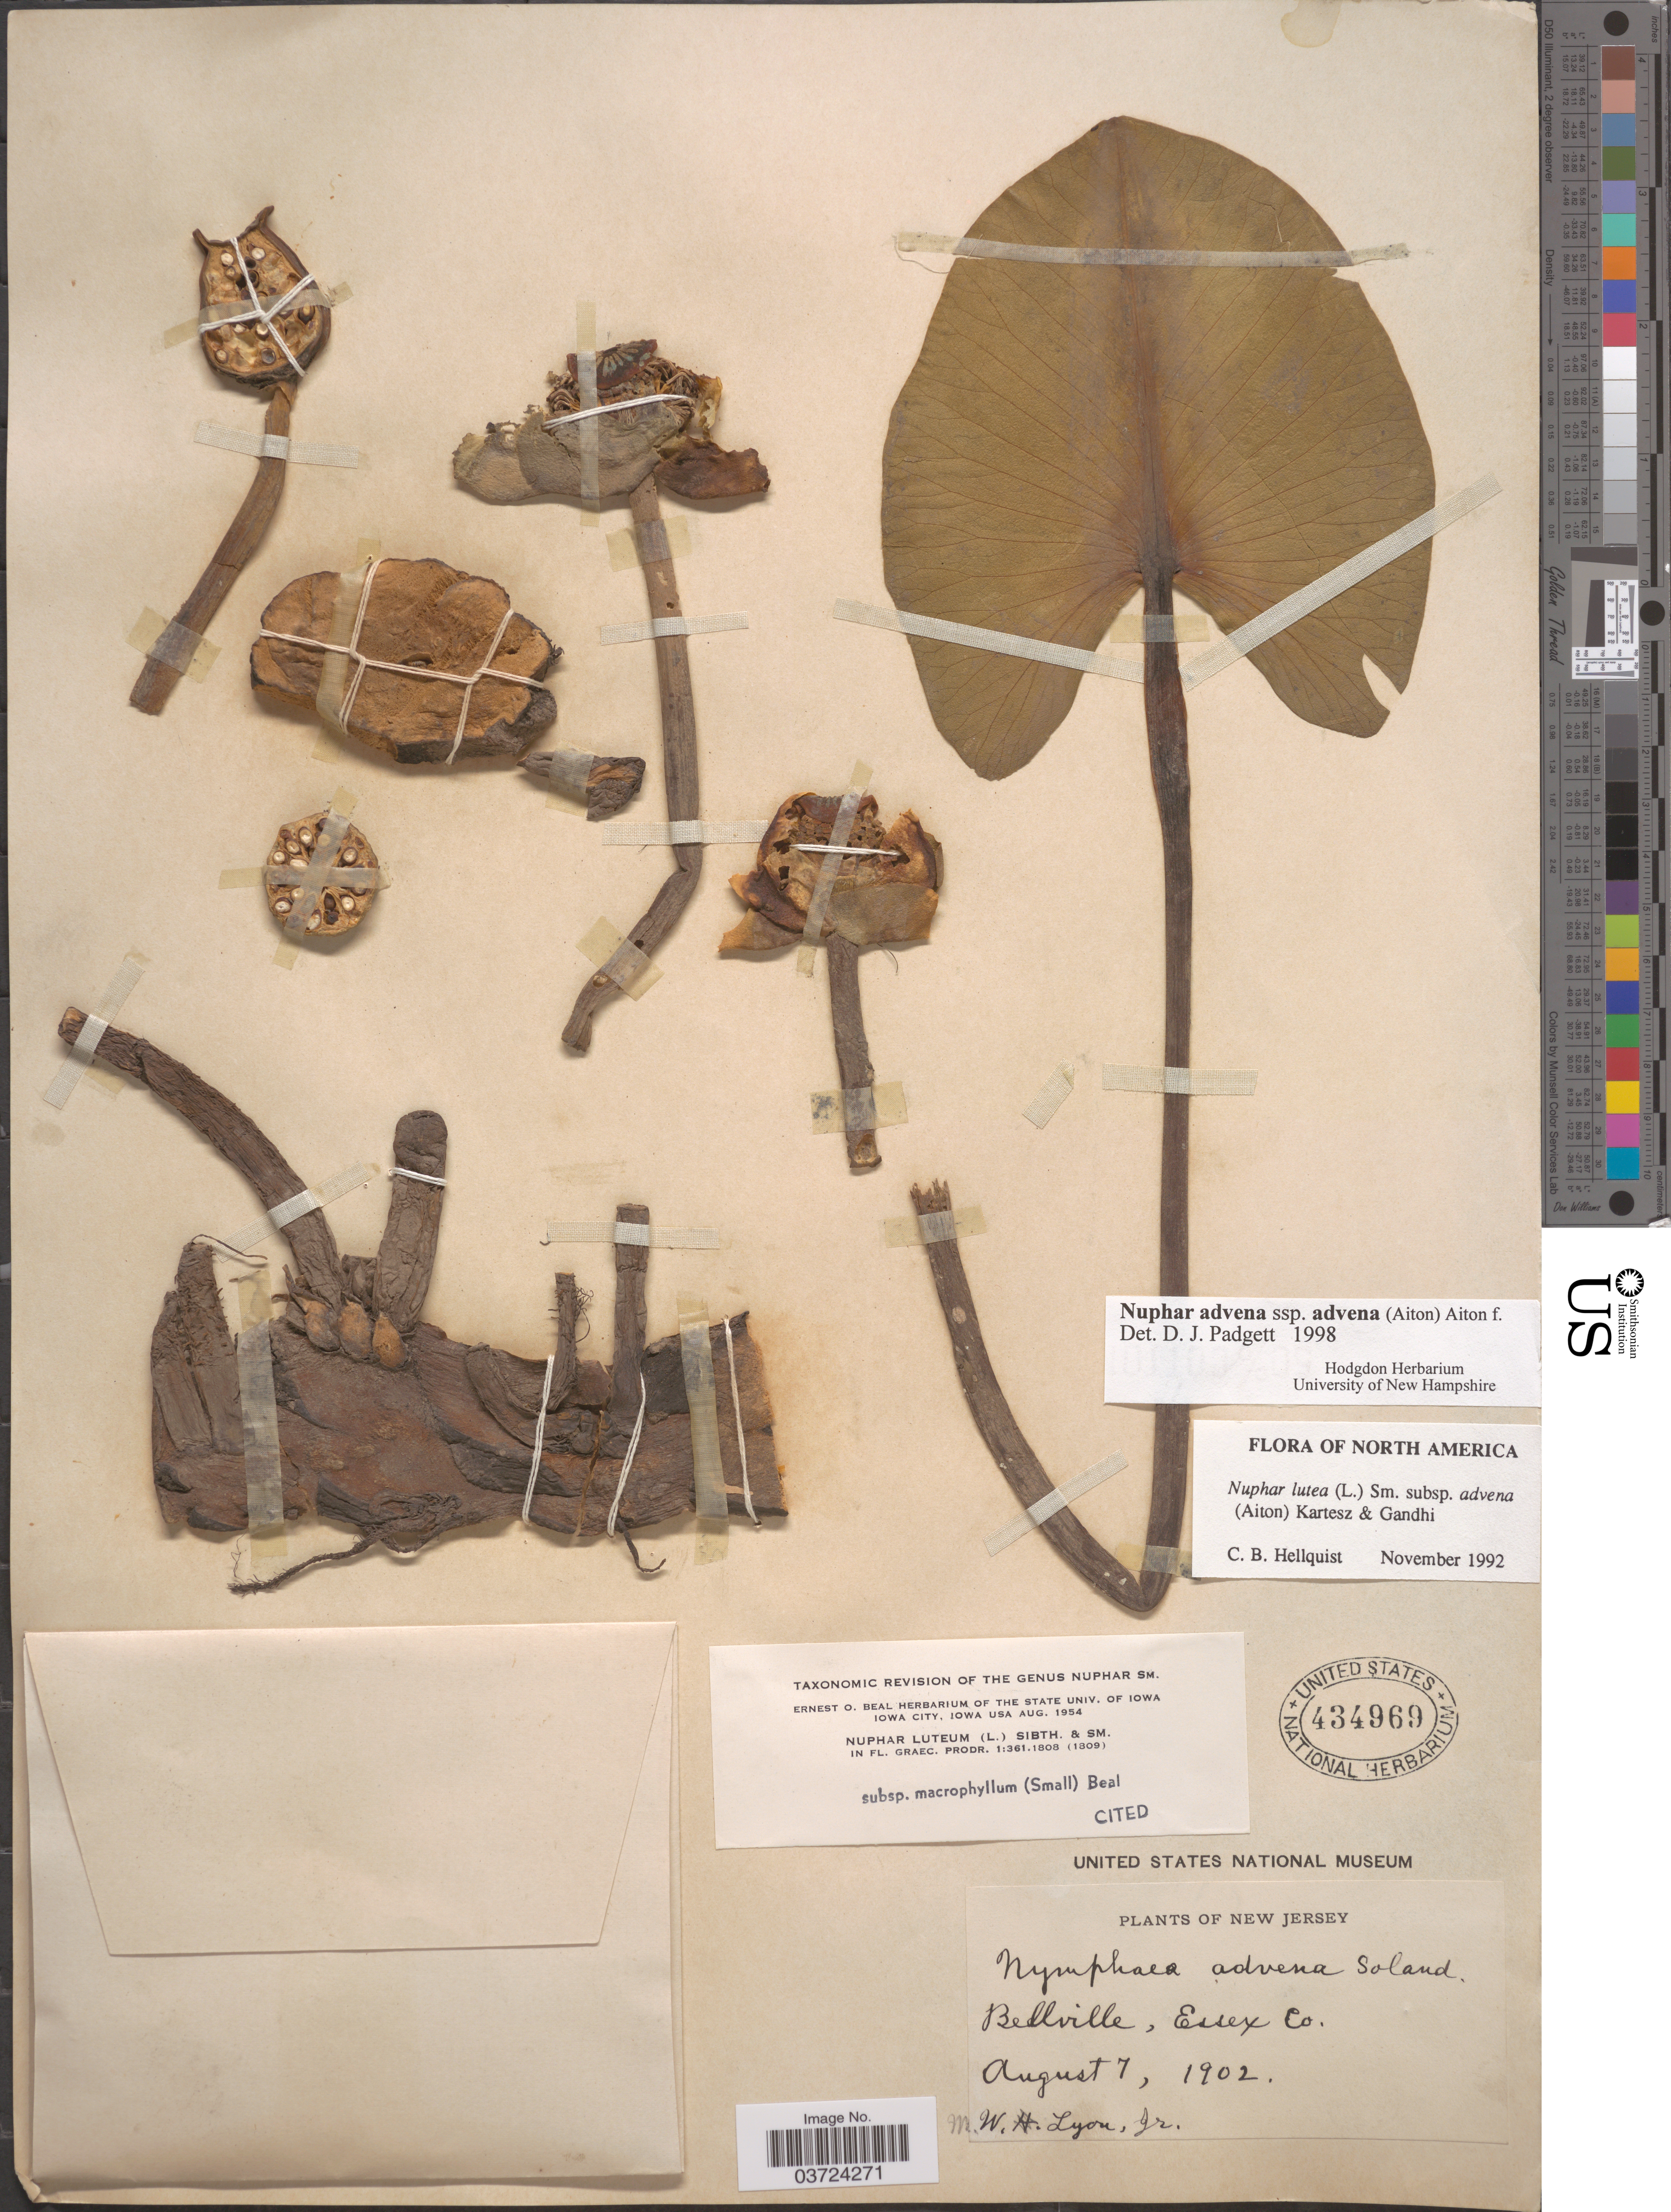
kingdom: Plantae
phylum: Tracheophyta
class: Magnoliopsida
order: Nymphaeales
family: Nymphaeaceae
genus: Nuphar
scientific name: Nuphar advena subsp. advena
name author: (Aiton) W.T. Aiton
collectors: M. W. Lyon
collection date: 1902-08-07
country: United States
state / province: New Jersey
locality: Bellville, Essex Co.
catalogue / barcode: US 434969